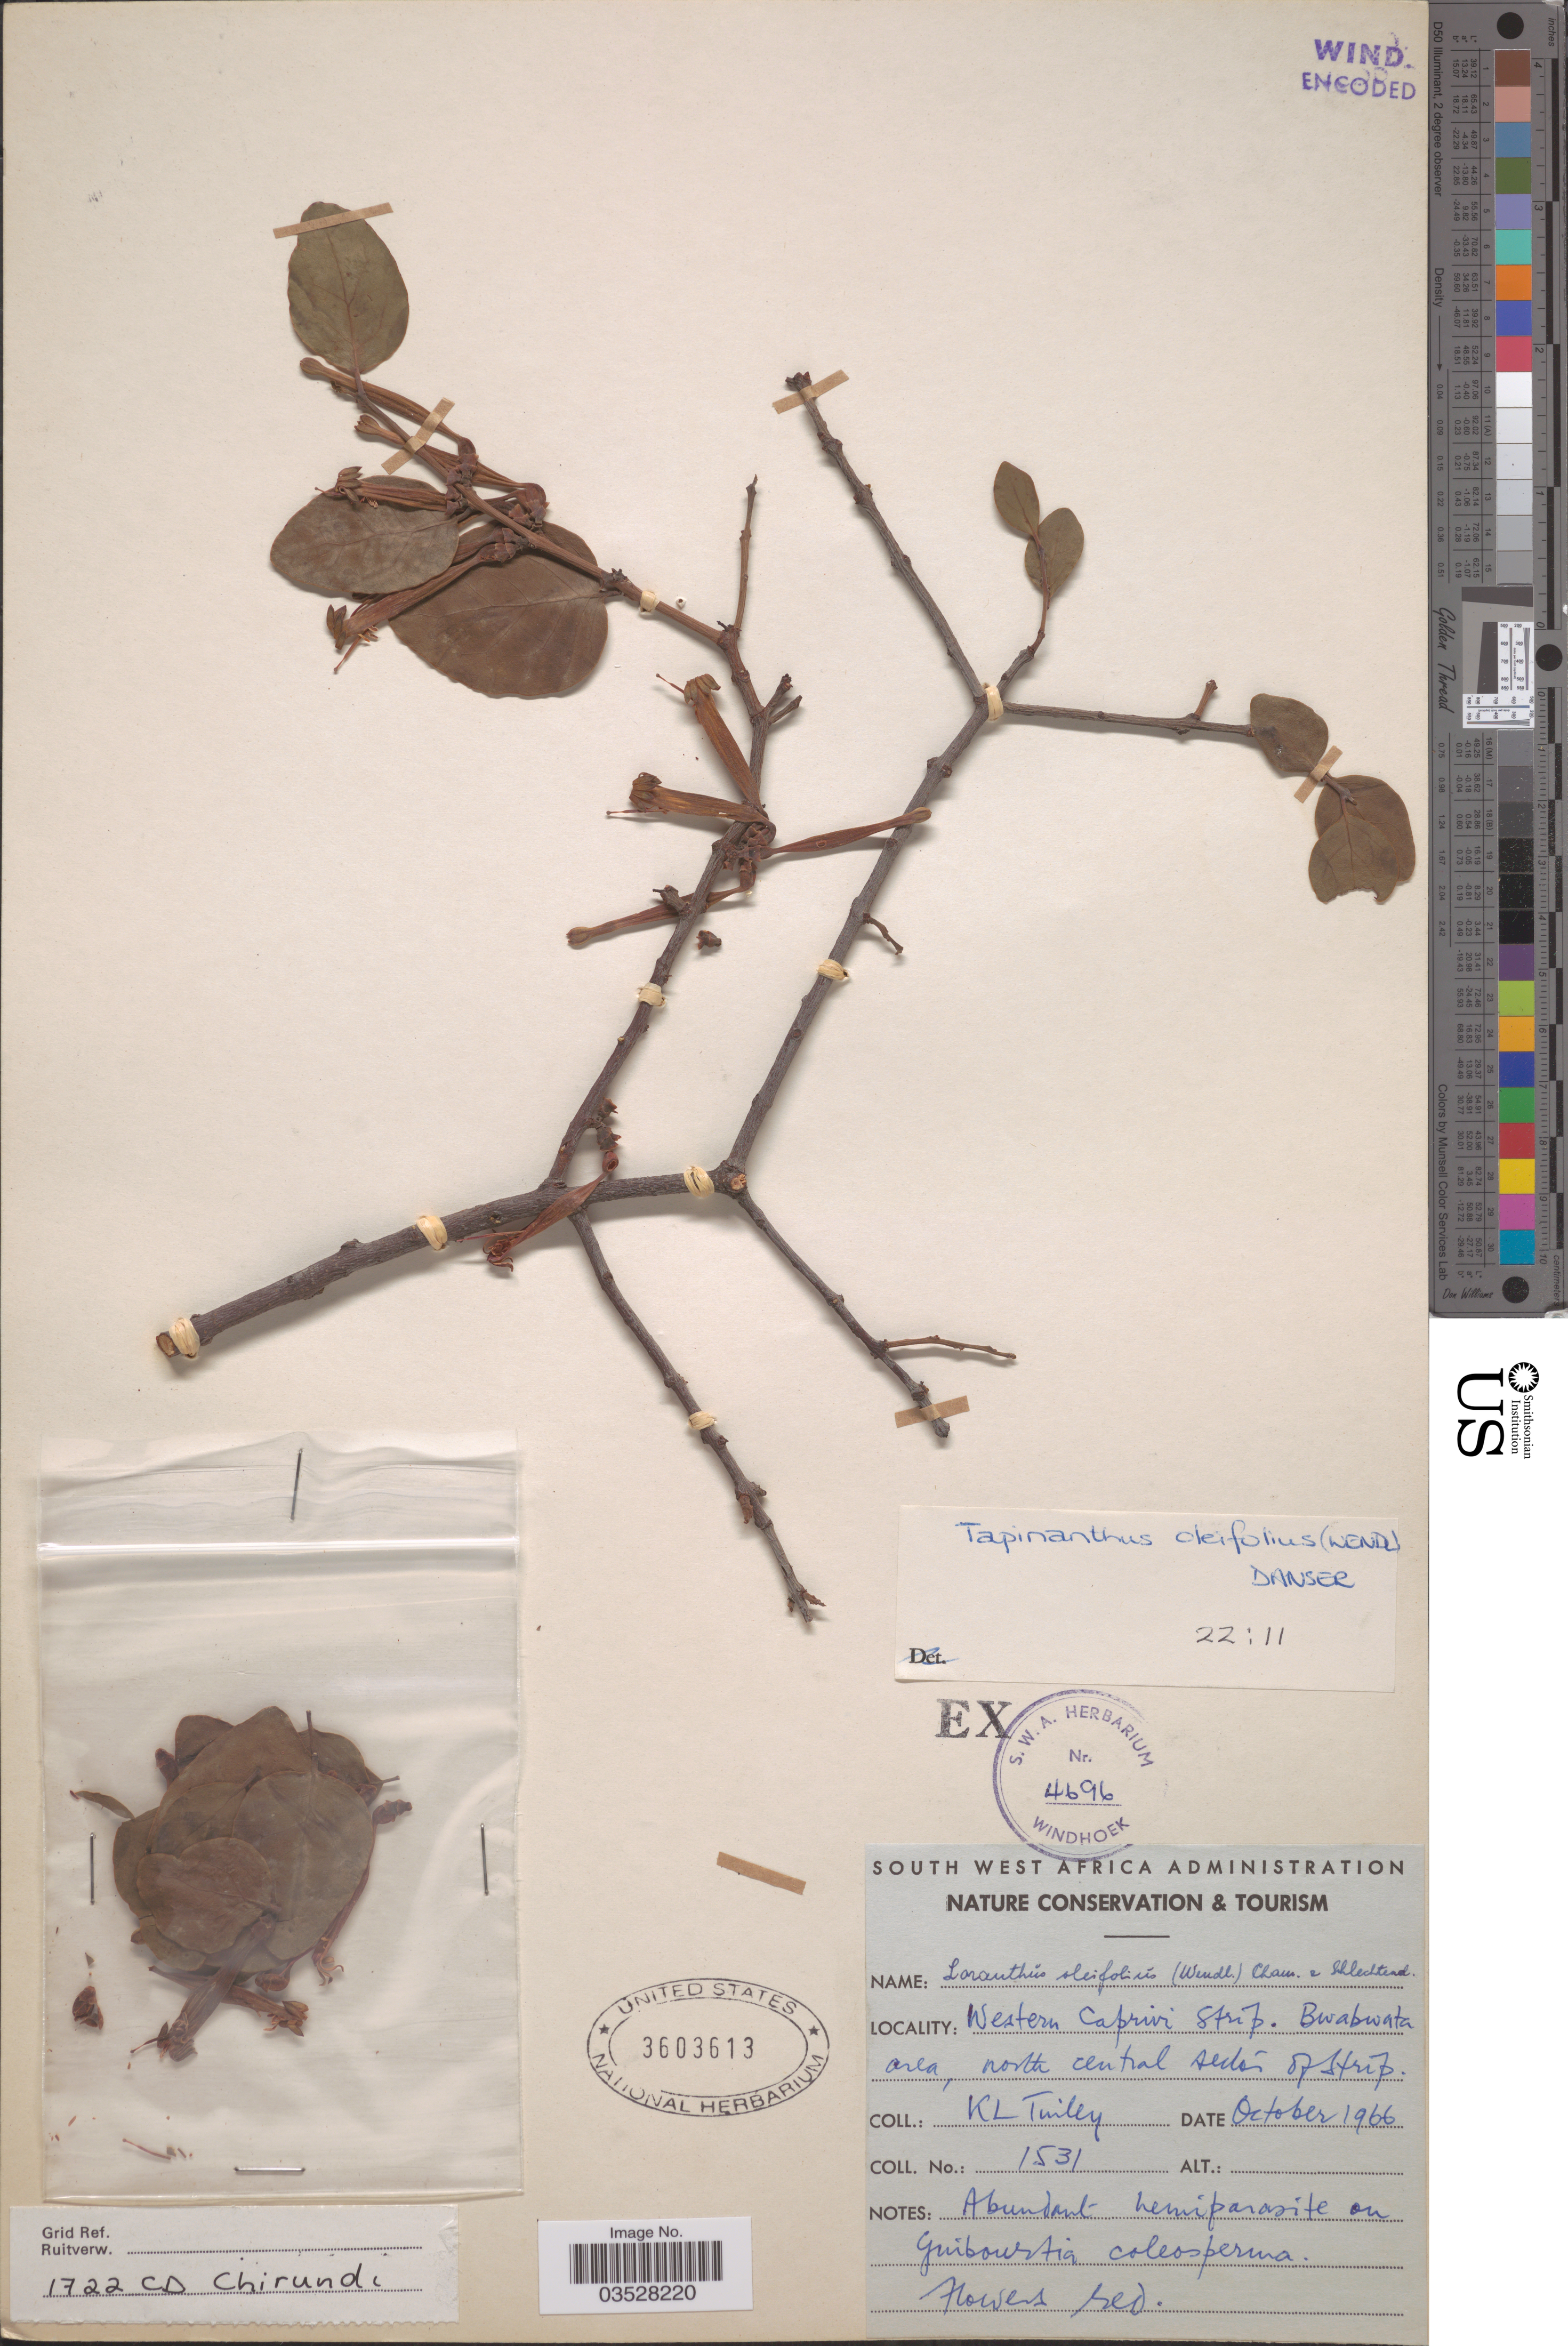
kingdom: Plantae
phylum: Tracheophyta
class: Magnoliopsida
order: Santalales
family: Loranthaceae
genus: Tapinanthus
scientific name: Tapinanthus oleifolius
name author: (J.C. Wendl.) Danser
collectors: K. Tinley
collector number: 1531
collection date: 1966-10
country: Namibia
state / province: Caprivi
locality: Western Caprivi Strip. Bwabwata area, north central sector of strip.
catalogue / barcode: US 3603613